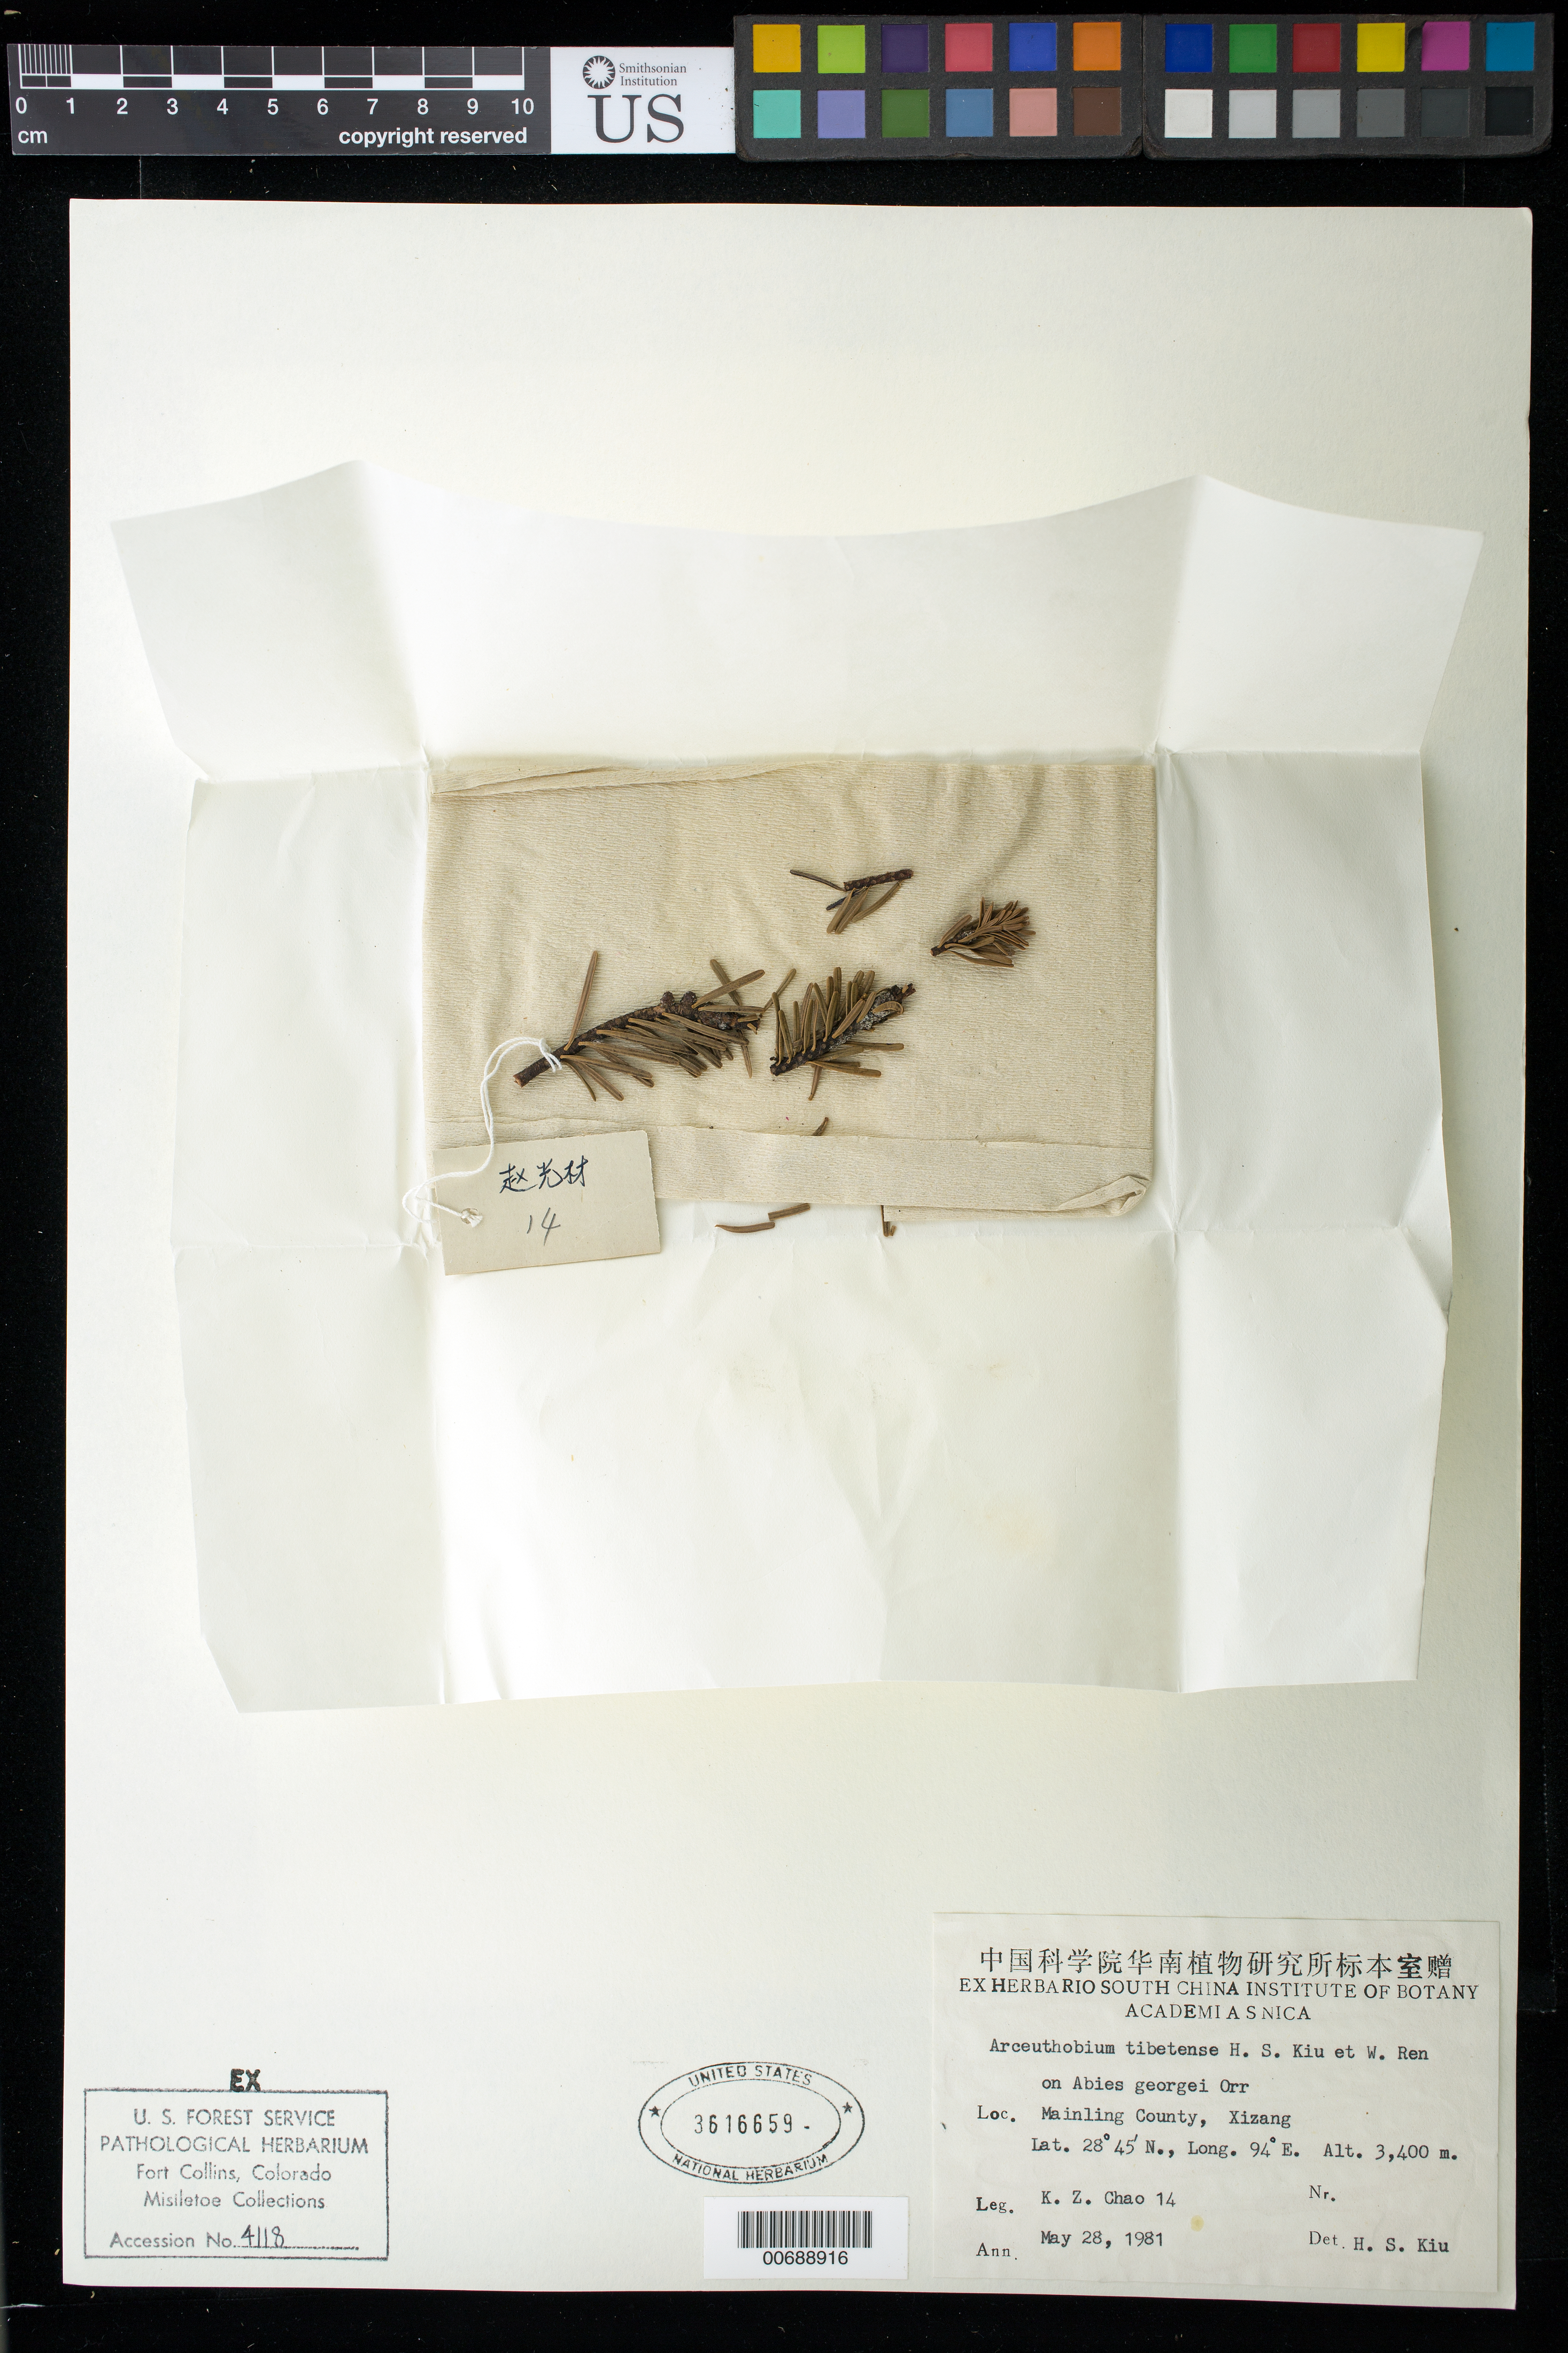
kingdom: Plantae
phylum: Tracheophyta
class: Pinopsida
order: Pinales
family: Pinaceae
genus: Abies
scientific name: Abies georgei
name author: Orr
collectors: K. Z. Chao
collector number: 14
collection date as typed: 28 May 1981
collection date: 1981-05-28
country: China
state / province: Xizang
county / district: Mainling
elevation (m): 3400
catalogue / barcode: US 3616659